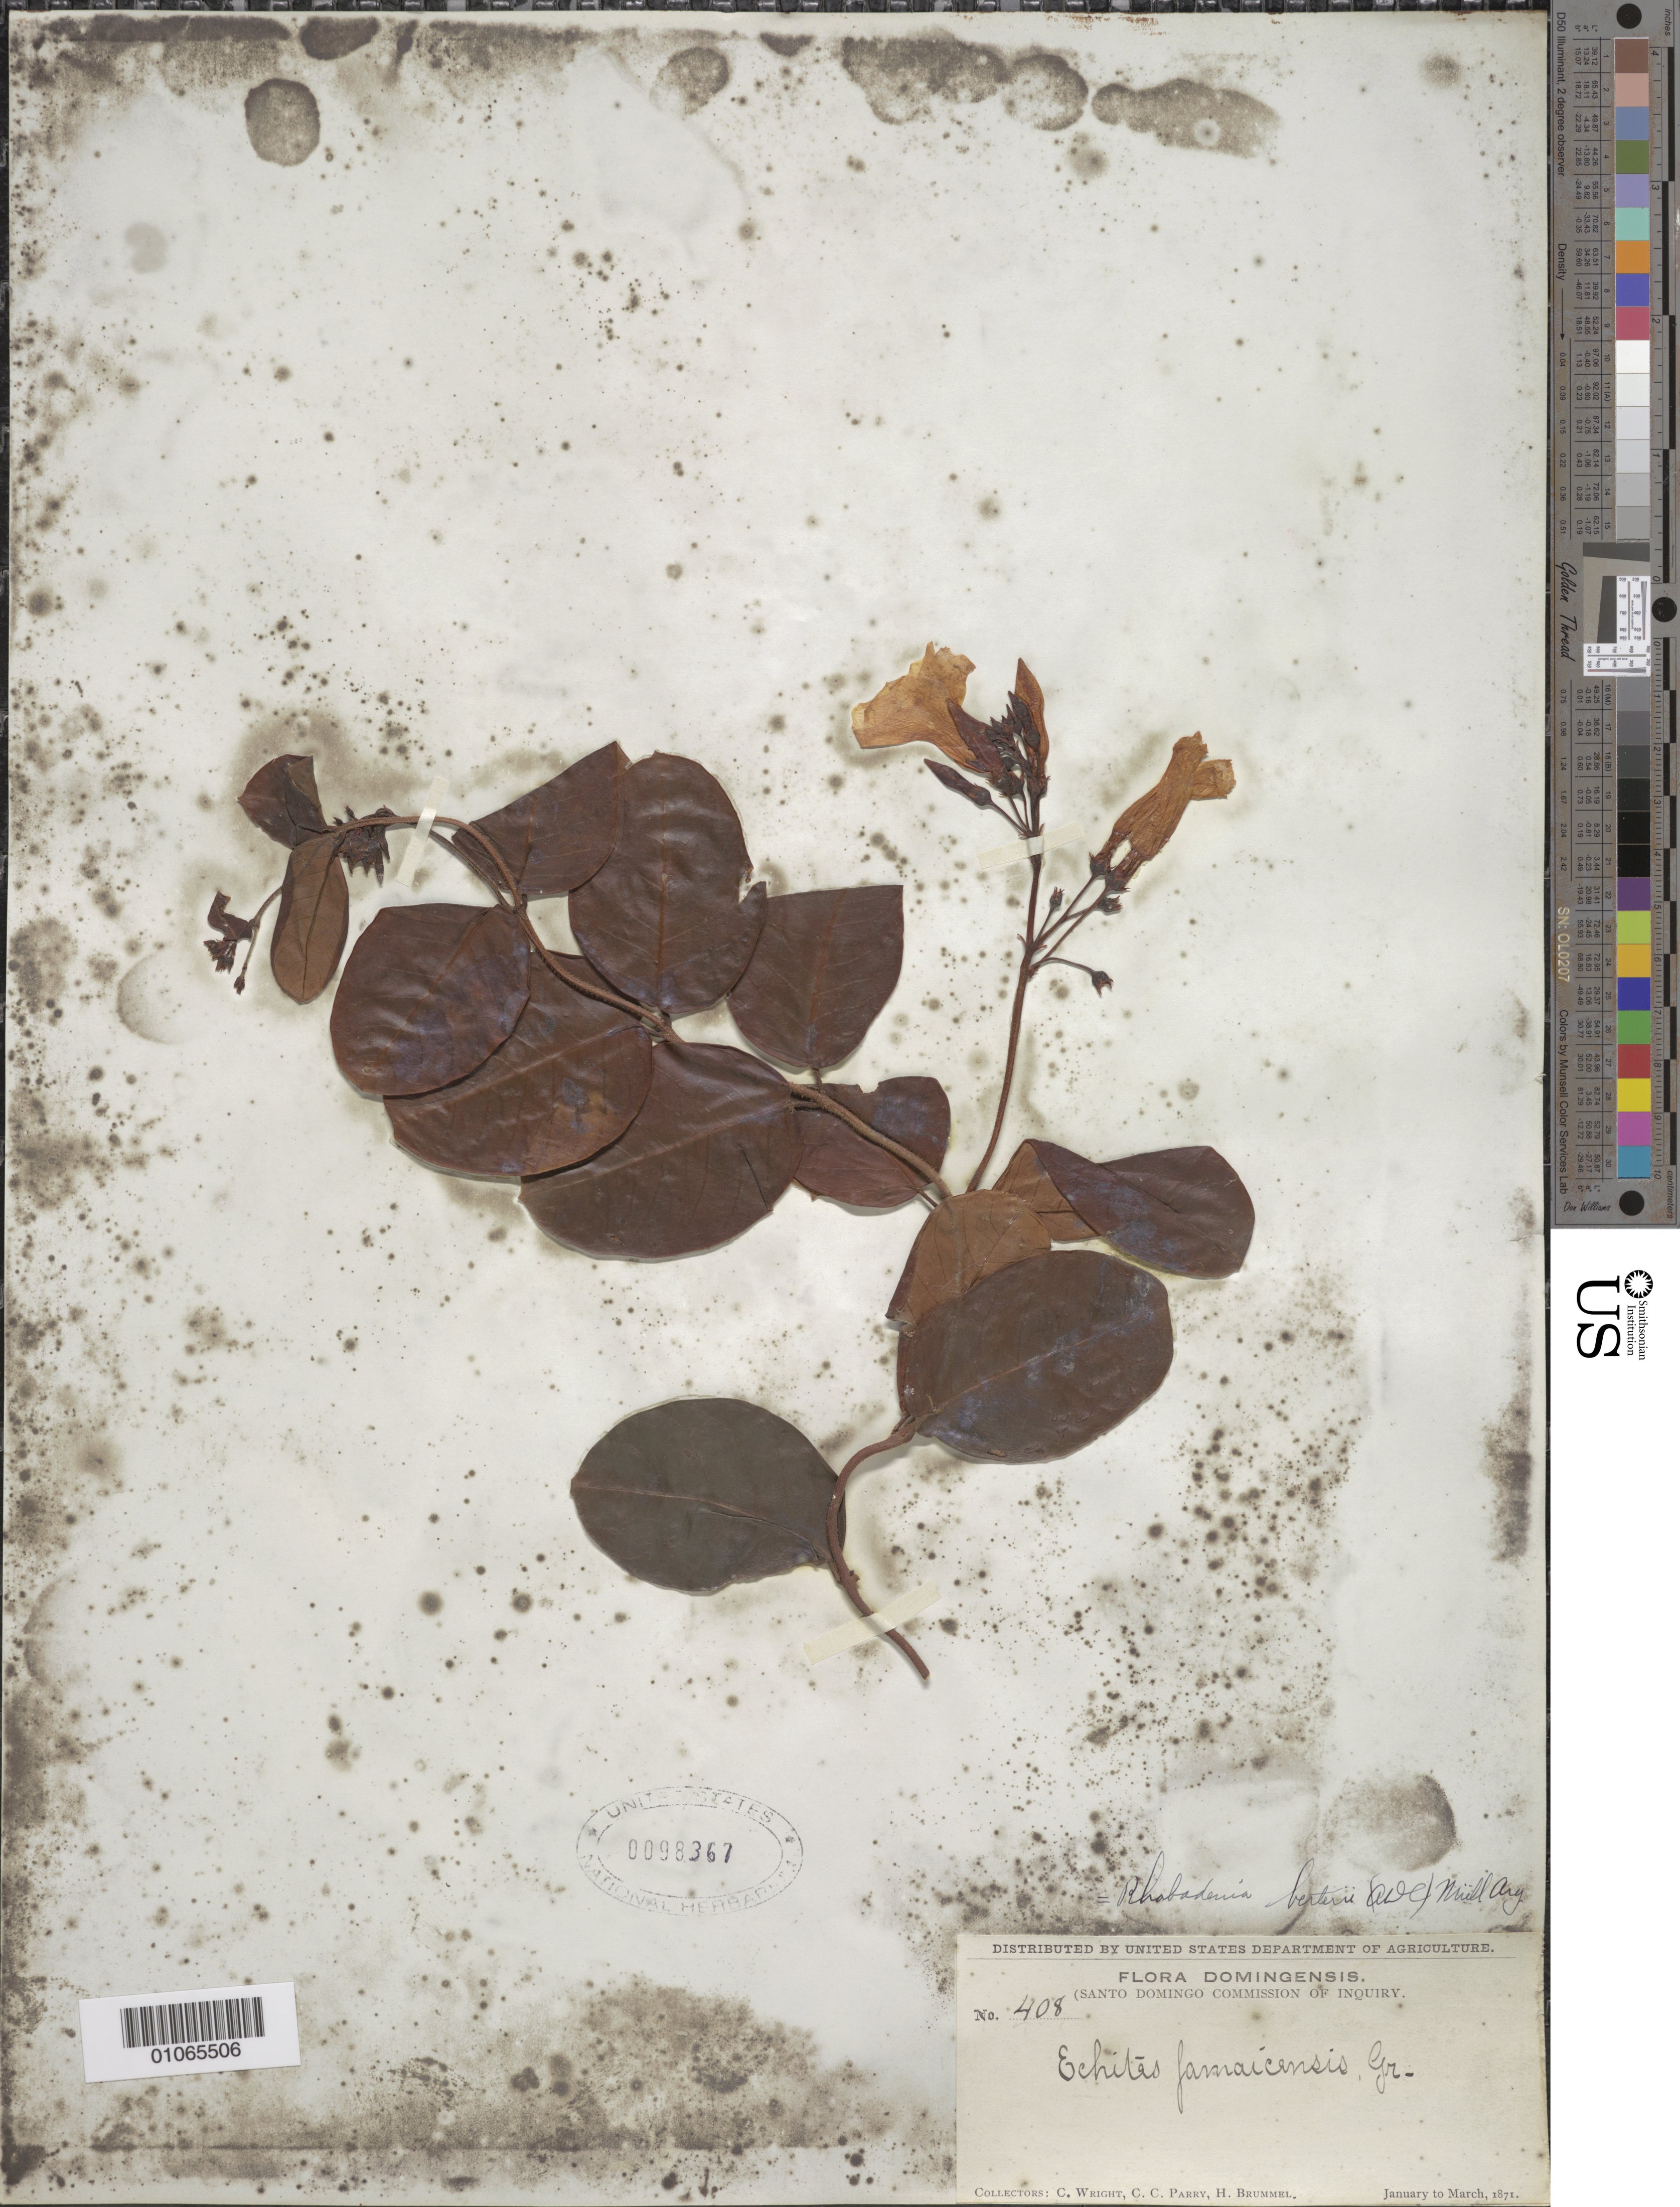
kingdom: Plantae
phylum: Tracheophyta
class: Magnoliopsida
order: Gentianales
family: Apocynaceae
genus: Angadenia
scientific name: Angadenia berteroi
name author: (A. DC.) Miers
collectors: C. Wright, C. C. Parry & H. Brummel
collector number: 408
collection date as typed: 01 Jan 1871 to 31 Mar 1871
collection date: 1871-01-01/1871-03-31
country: Dominican Republic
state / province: Santo Domingo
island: Hispaniola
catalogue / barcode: US 98367